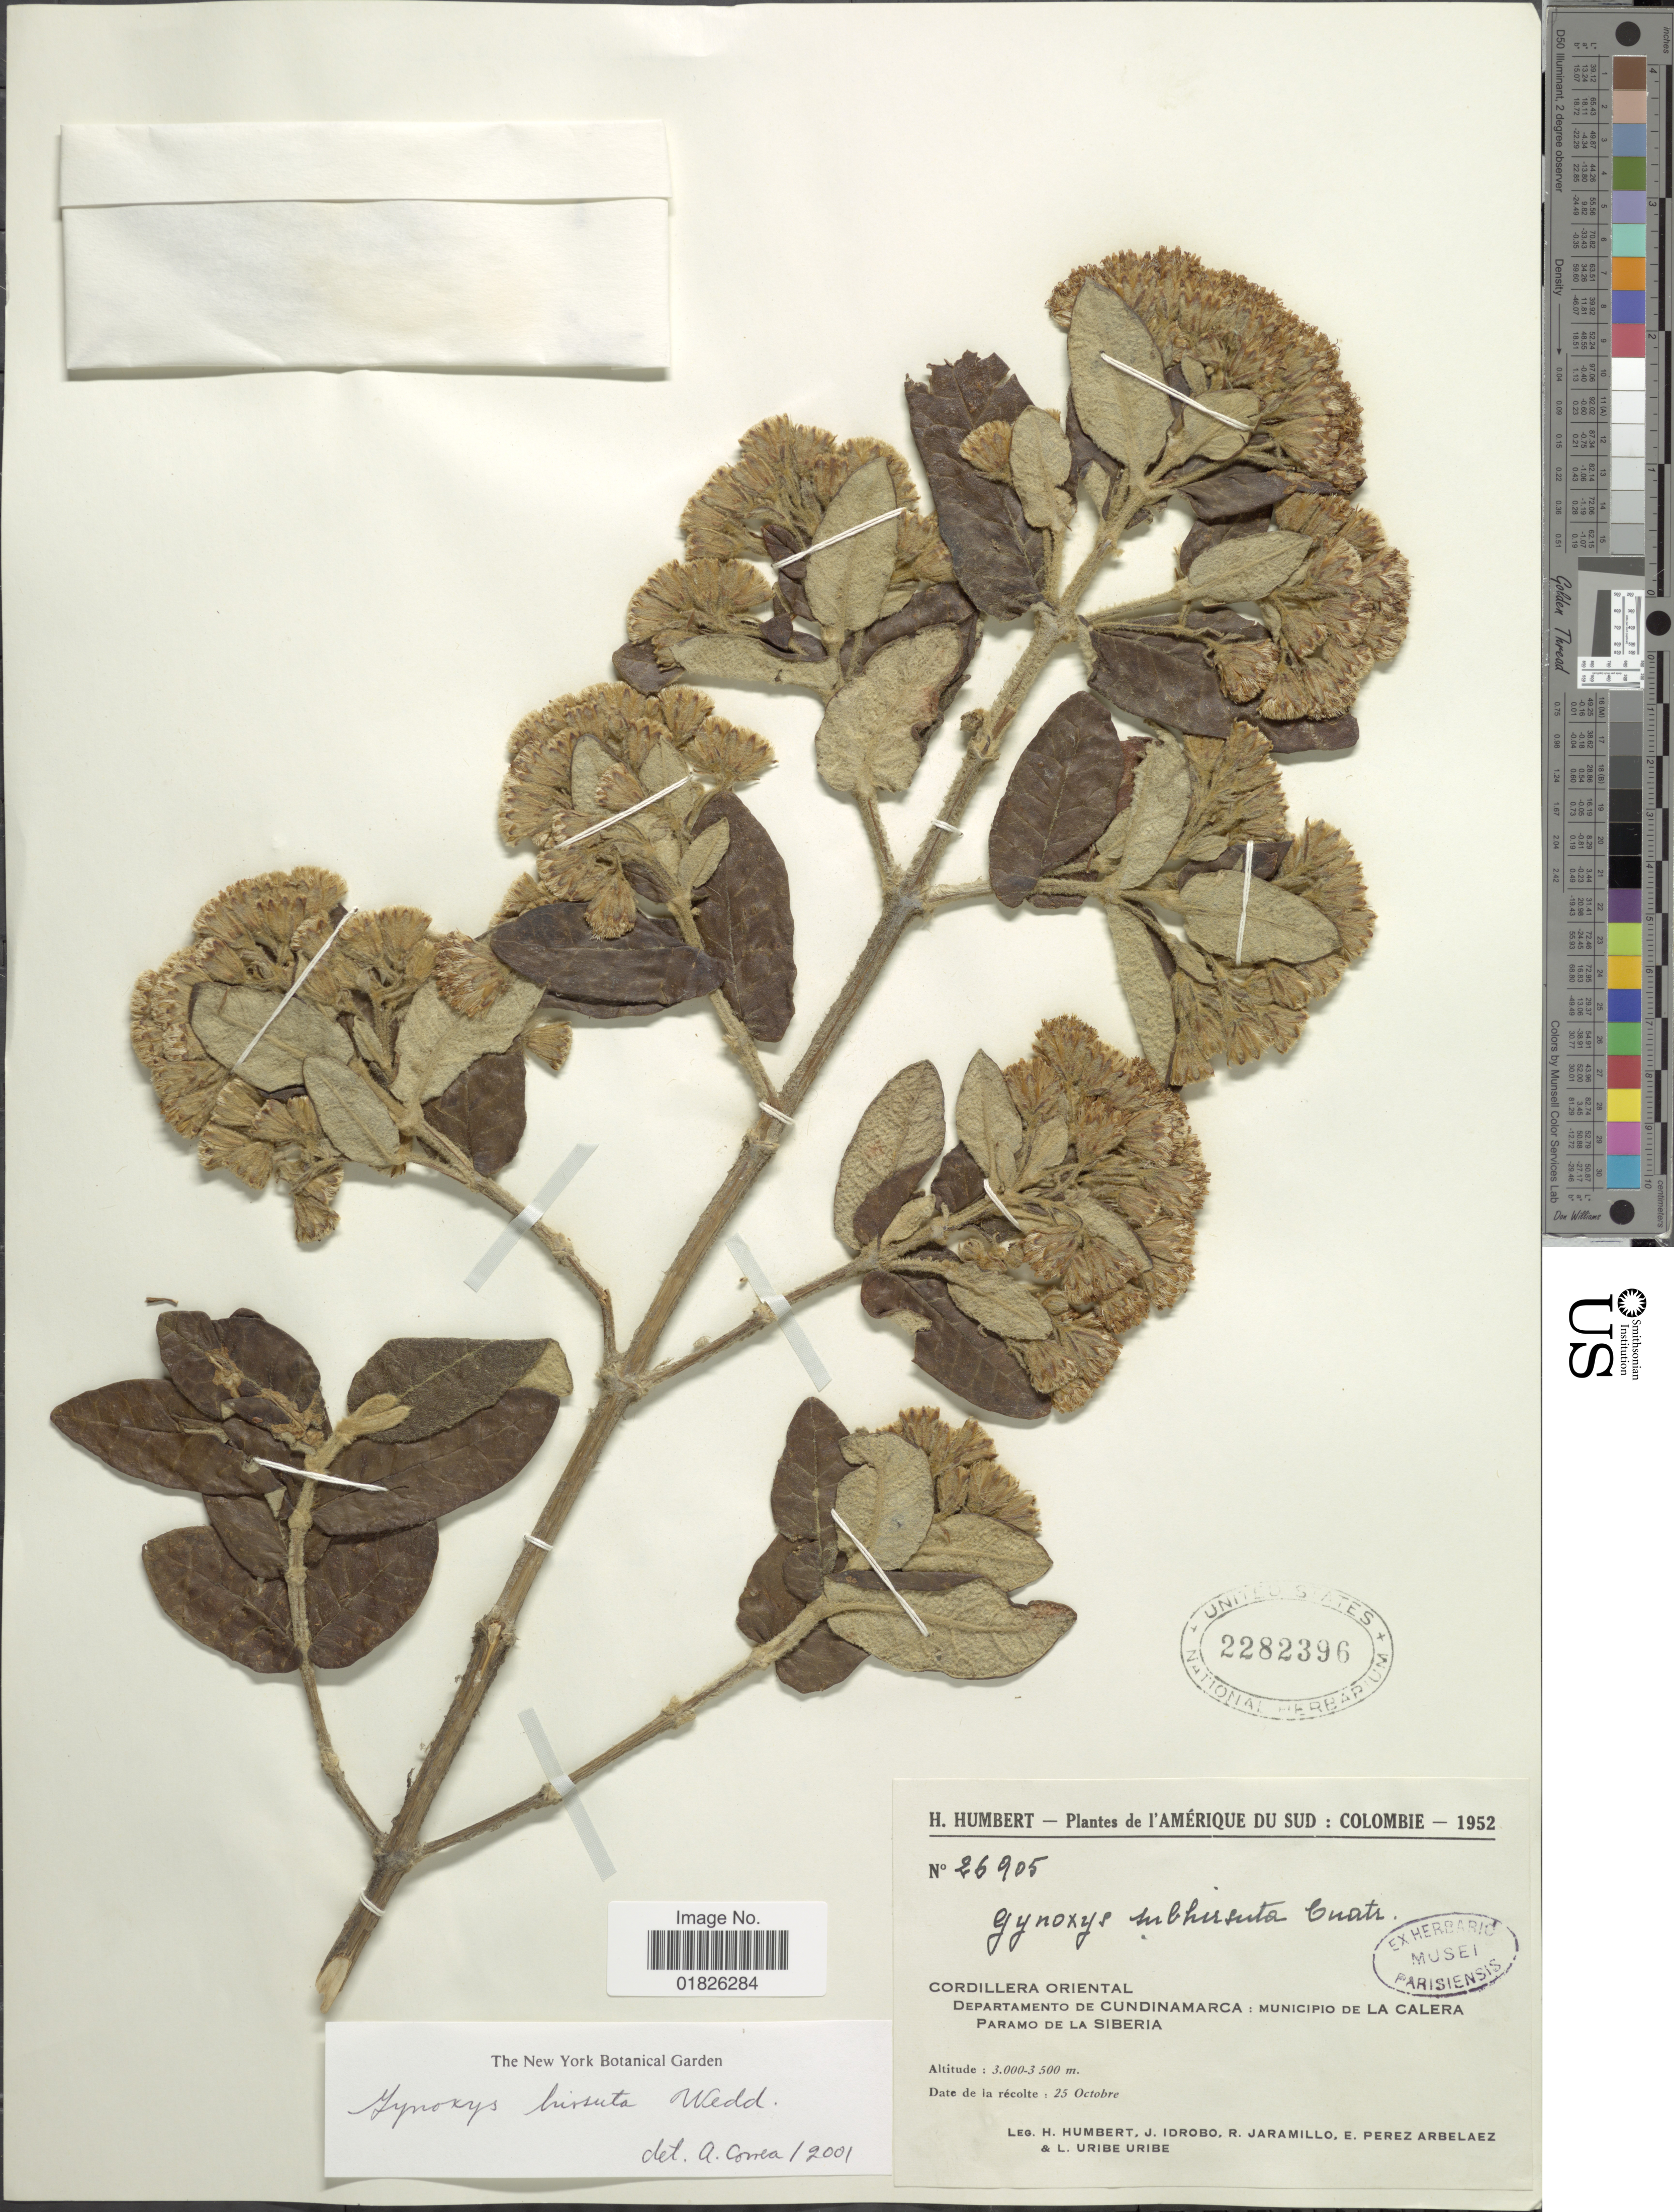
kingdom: Plantae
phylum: Tracheophyta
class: Magnoliopsida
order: Asterales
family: Asteraceae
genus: Gynoxys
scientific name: Gynoxys hirsuta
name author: Wedd.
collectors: H. Humbert, J. M. Idrobo, R. Jaramillo M., E. Pérez Arbeláez & L. Uribe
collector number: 26905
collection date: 1952-10-25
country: Colombia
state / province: Cundinamarca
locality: Municipio de La Calera, Paramo de La Siberia, Cordillera Oriental.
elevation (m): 3000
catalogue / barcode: US 2282396